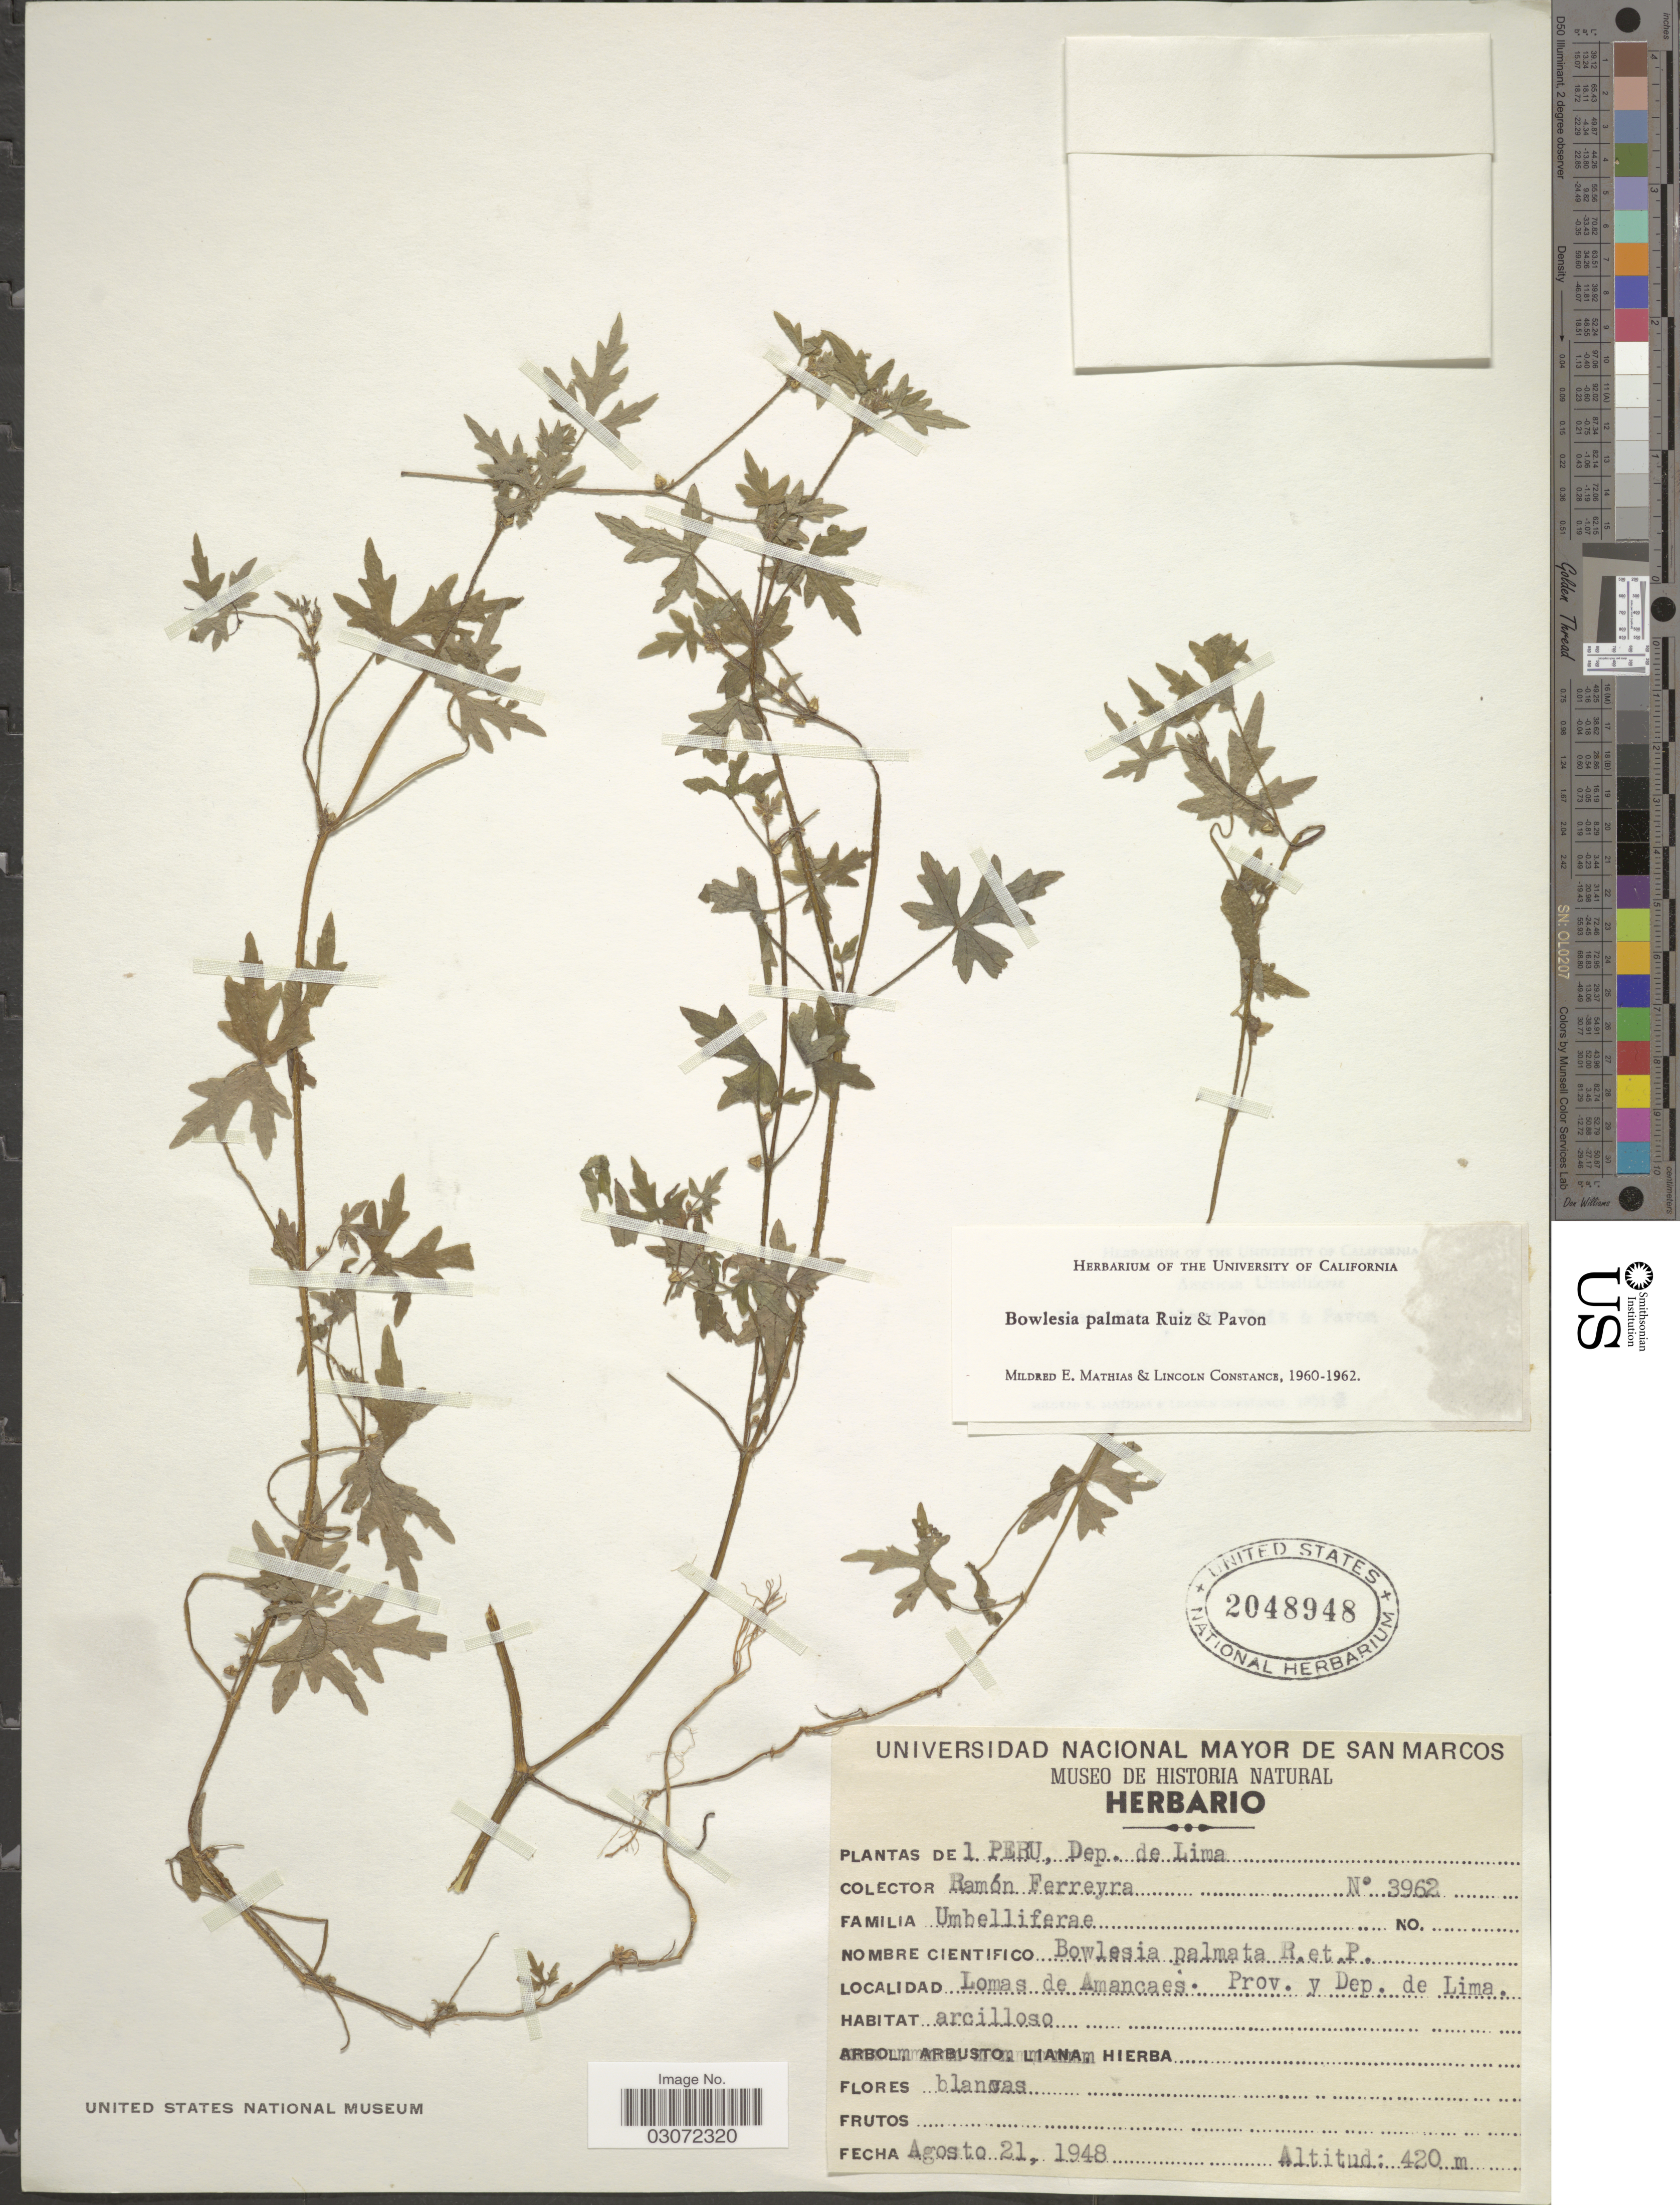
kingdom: Plantae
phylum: Tracheophyta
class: Magnoliopsida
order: Apiales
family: Apiaceae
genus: Bowlesia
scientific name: Bowlesia palmata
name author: Ruiz & Pav.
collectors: R. A. Ferreyra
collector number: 3962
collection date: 1948-08-21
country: Peru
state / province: Lima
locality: Dep. de Lima. Lomas de Amancaes. Prov. y Dep. de Lima.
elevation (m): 420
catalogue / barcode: US 2048948